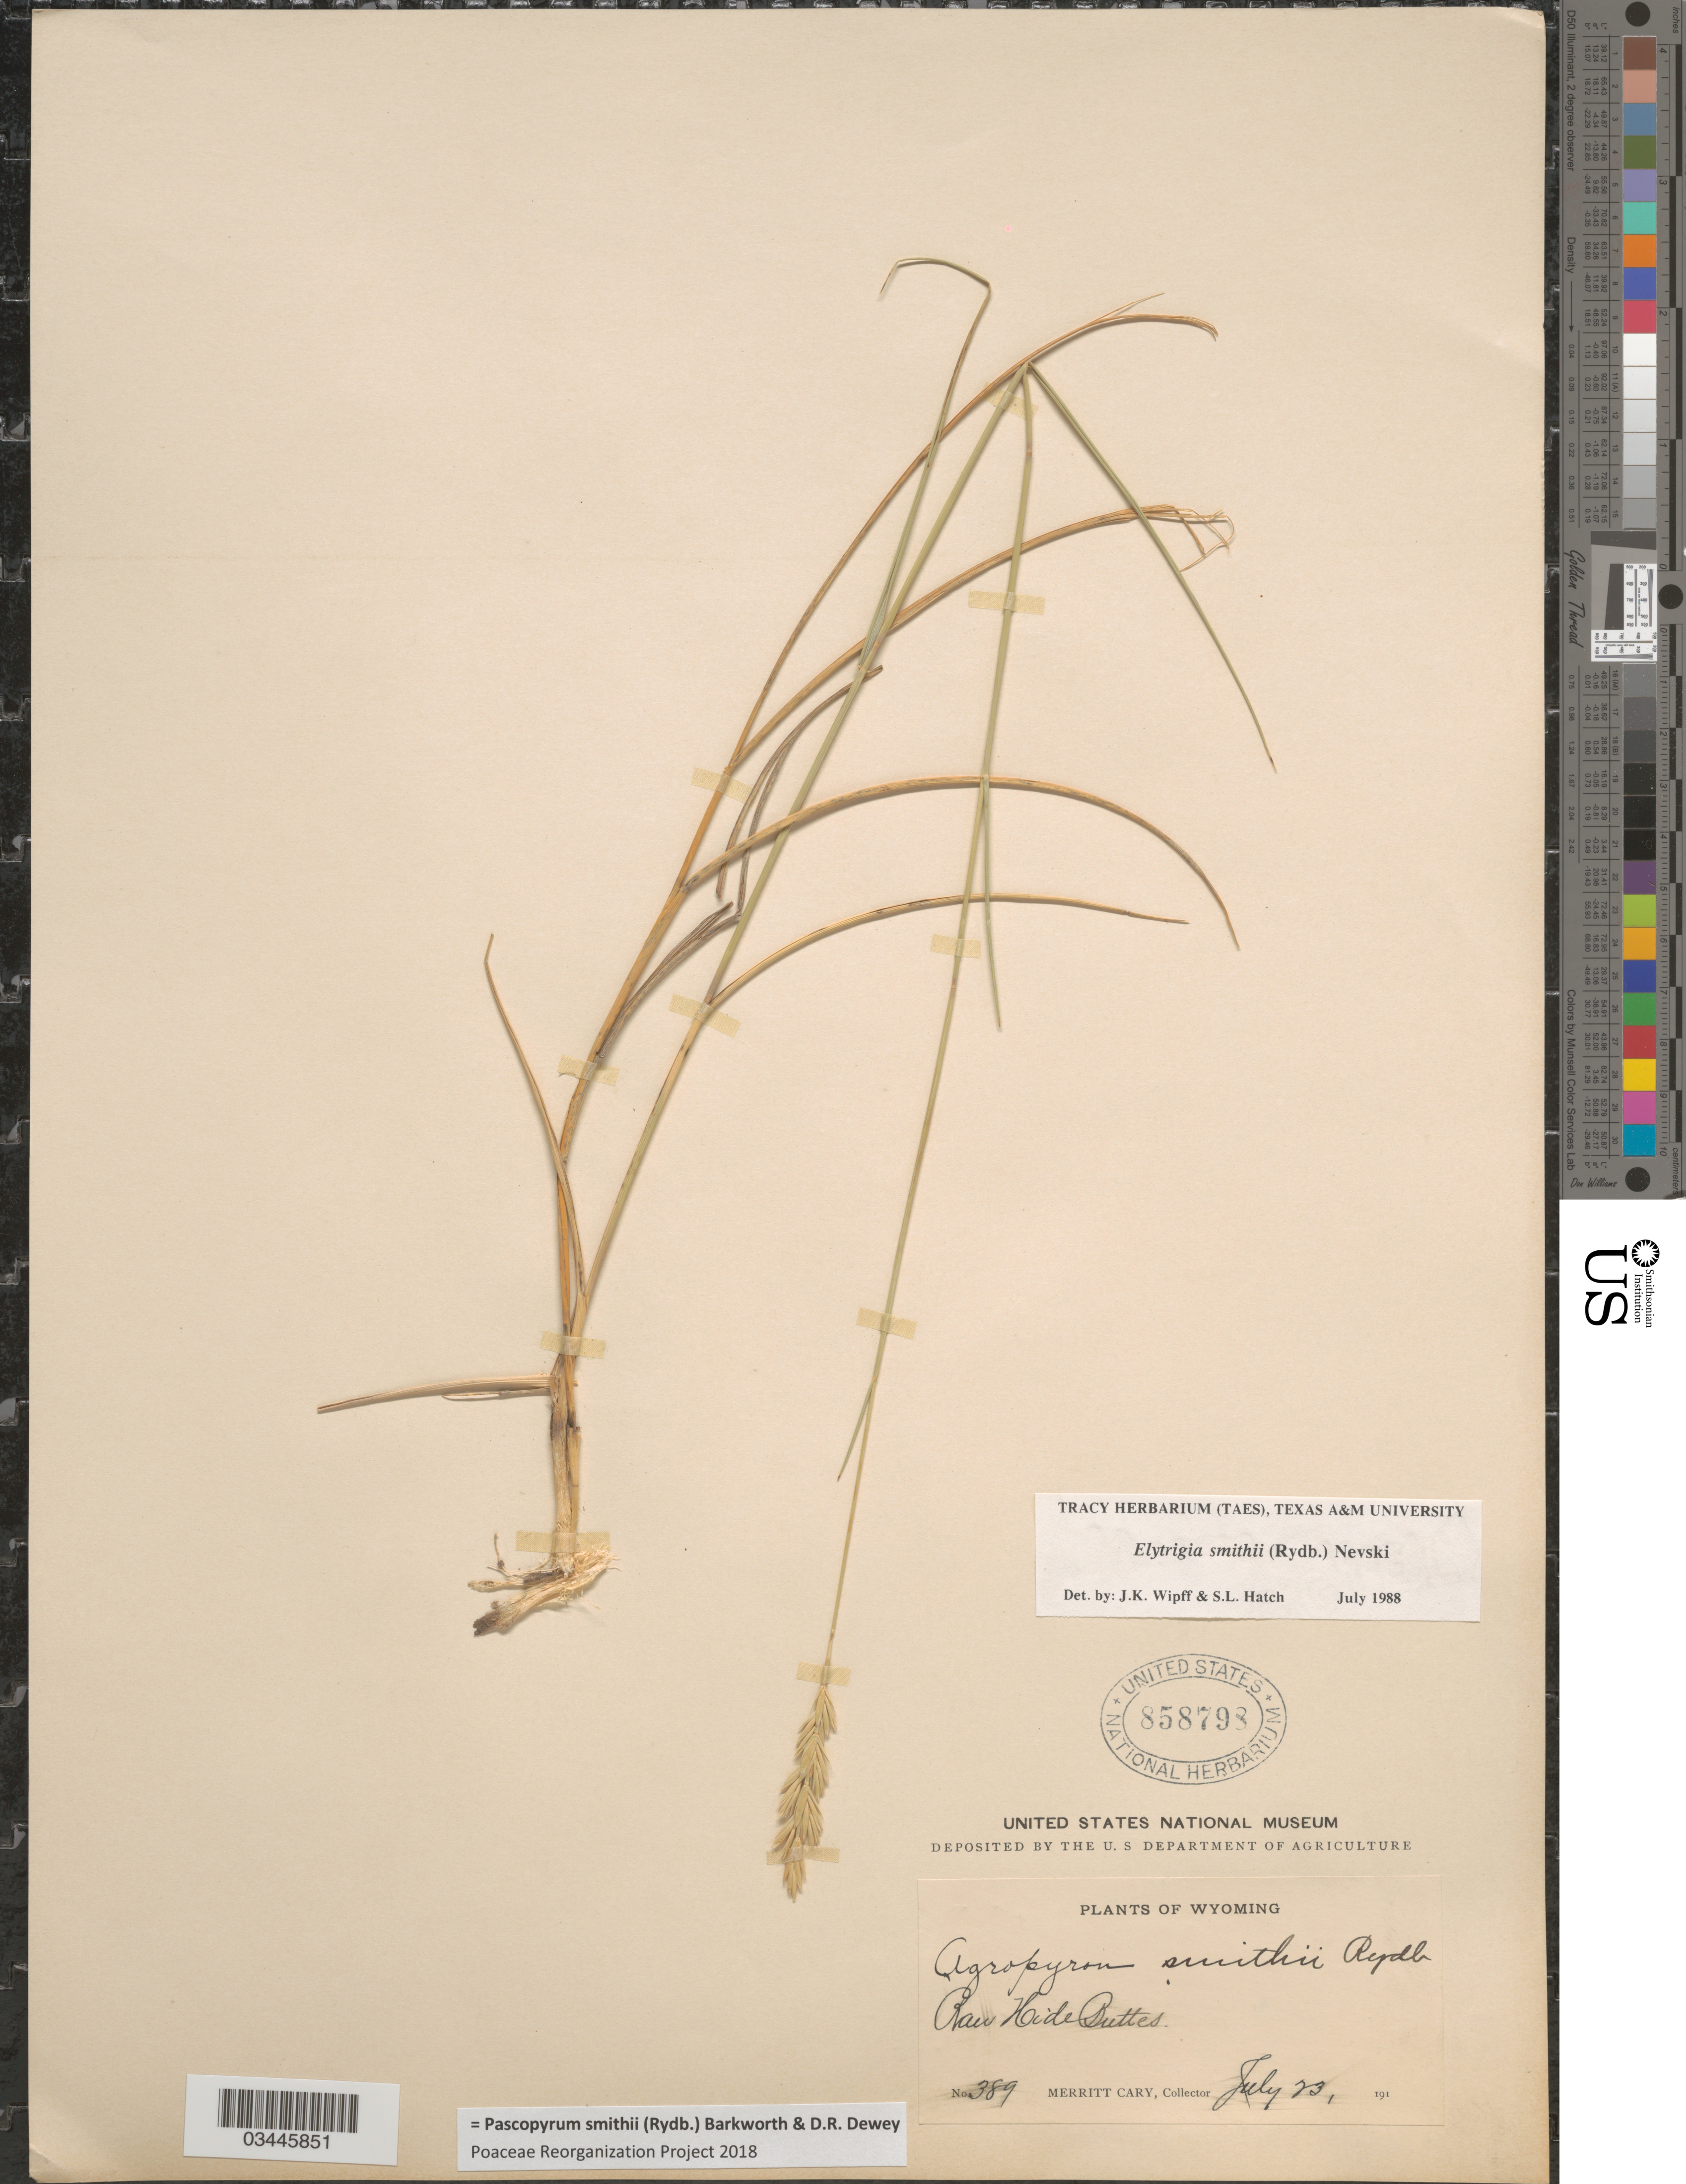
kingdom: Plantae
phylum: Tracheophyta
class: Liliopsida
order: Poales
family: Poaceae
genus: Pascopyrum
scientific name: Pascopyrum smithii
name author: (Rydb.) Barkworth & Dewey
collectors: M. Cary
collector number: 389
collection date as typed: July 23, 191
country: United States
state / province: Wyoming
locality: Raw Hide Buttes.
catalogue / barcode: US 858798